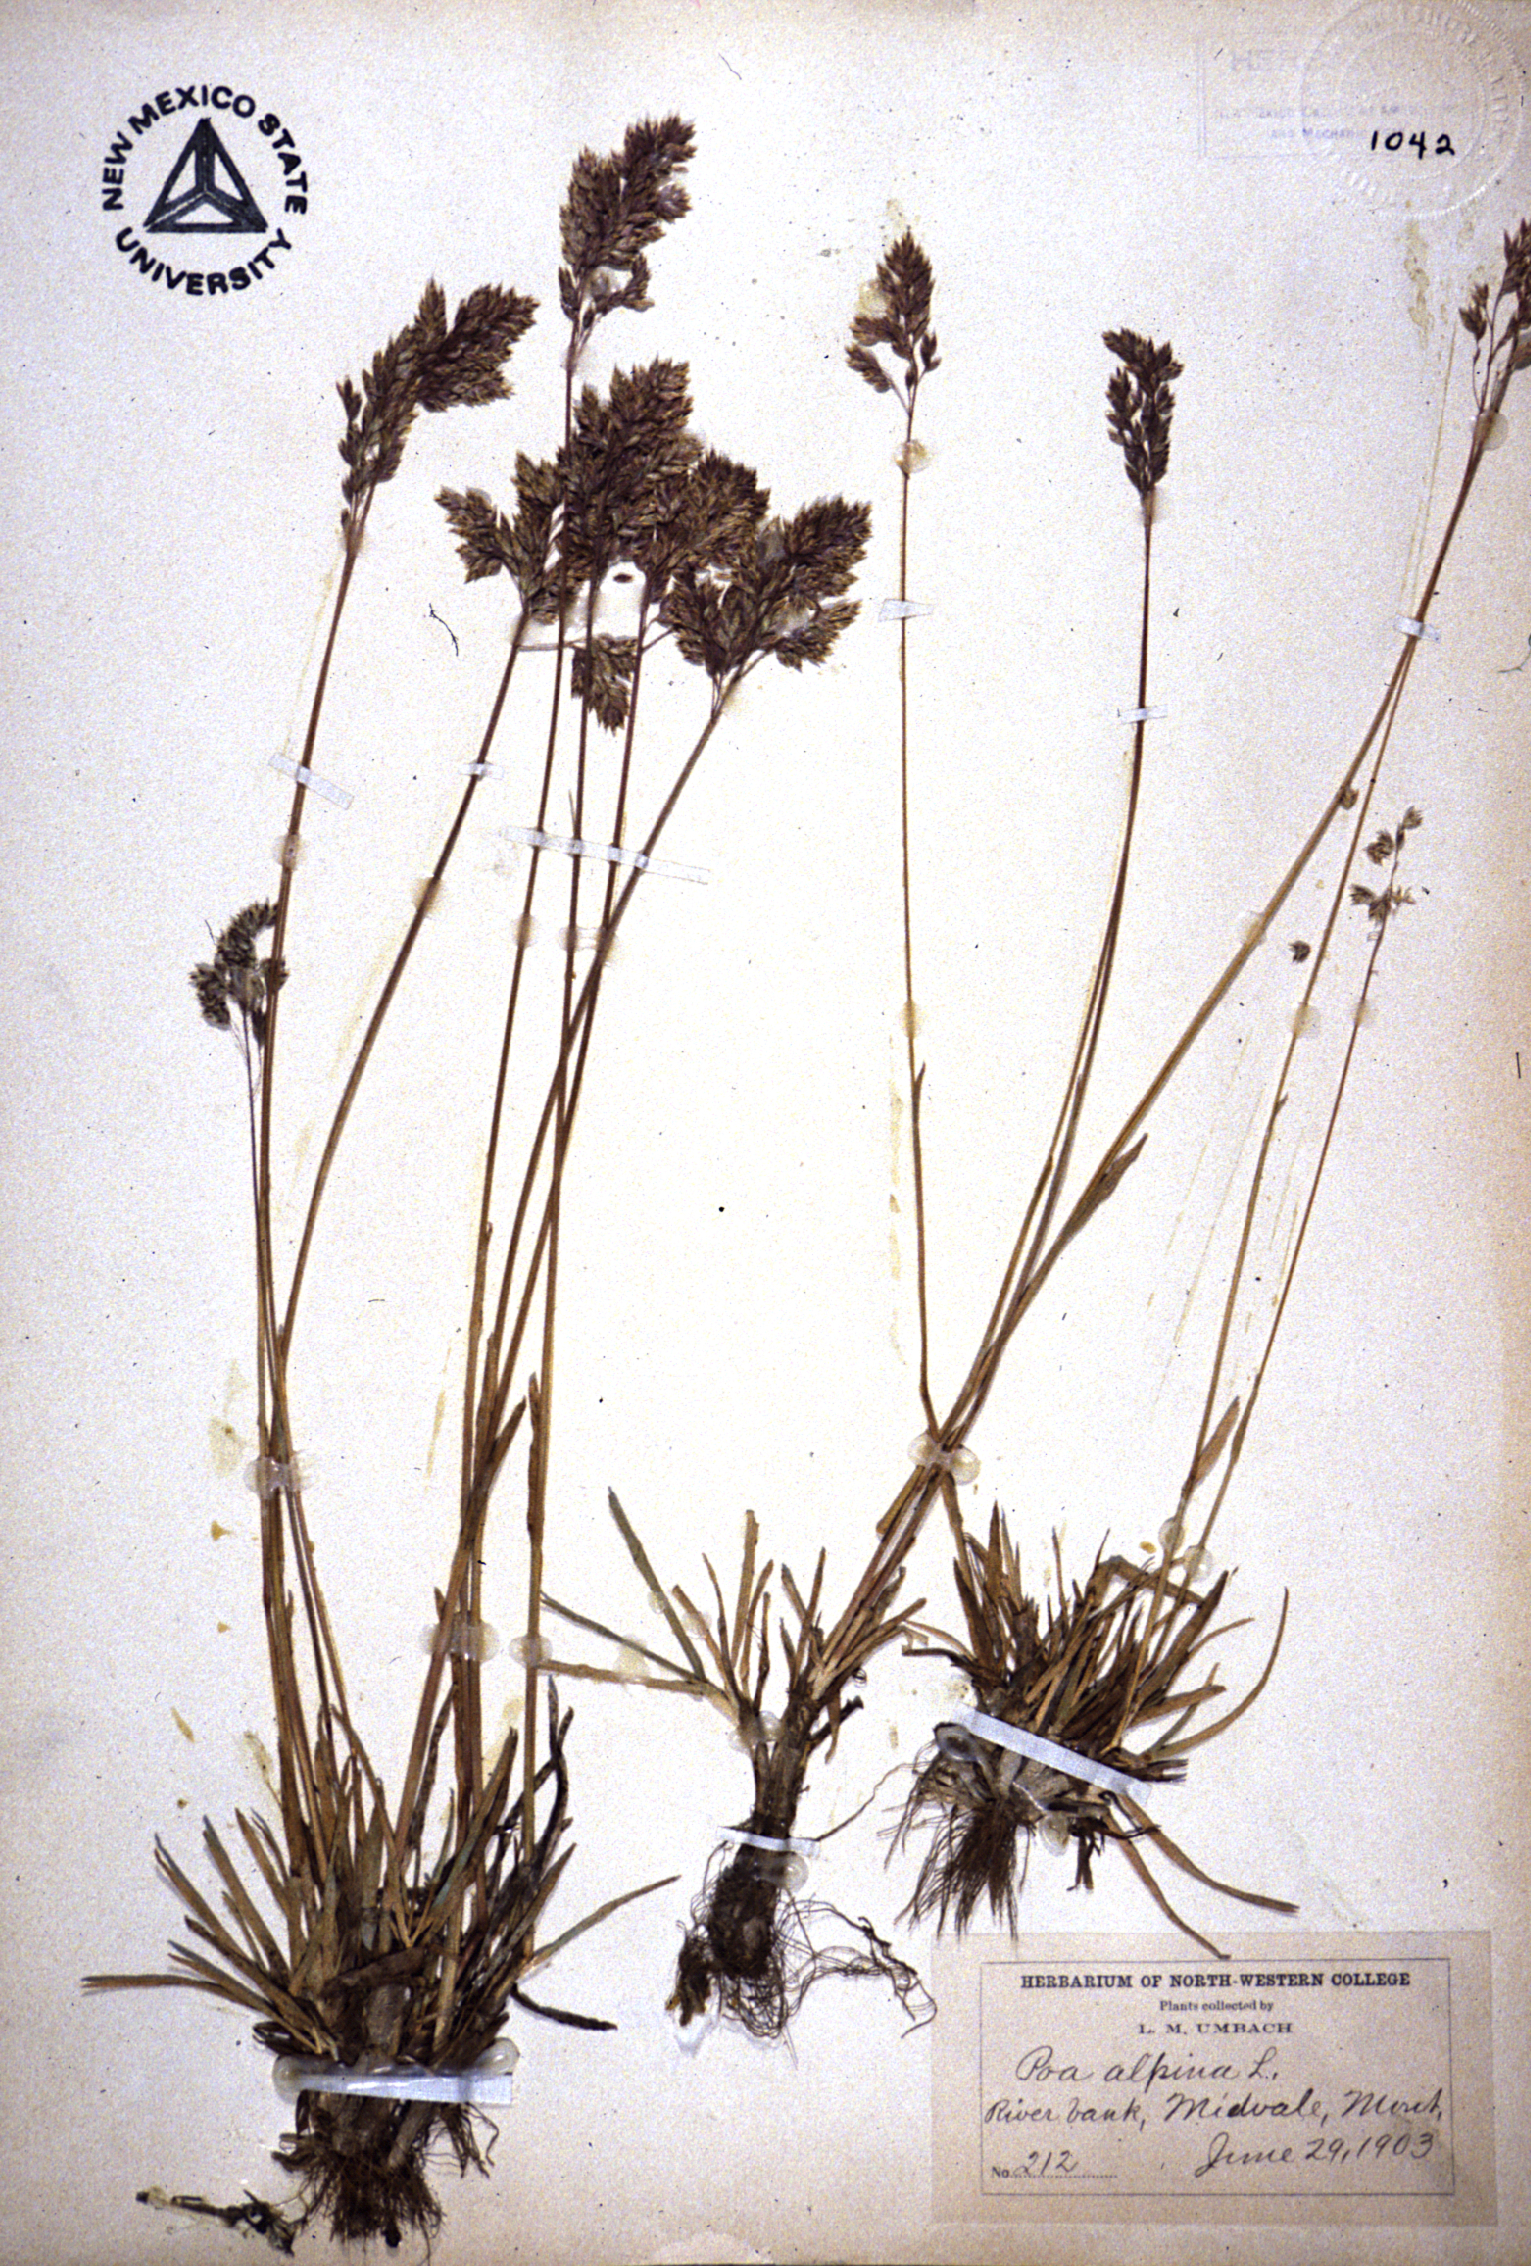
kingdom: Plantae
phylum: Tracheophyta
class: Liliopsida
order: Poales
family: Poaceae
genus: Poa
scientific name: Poa alpina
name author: L.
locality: USA, MT